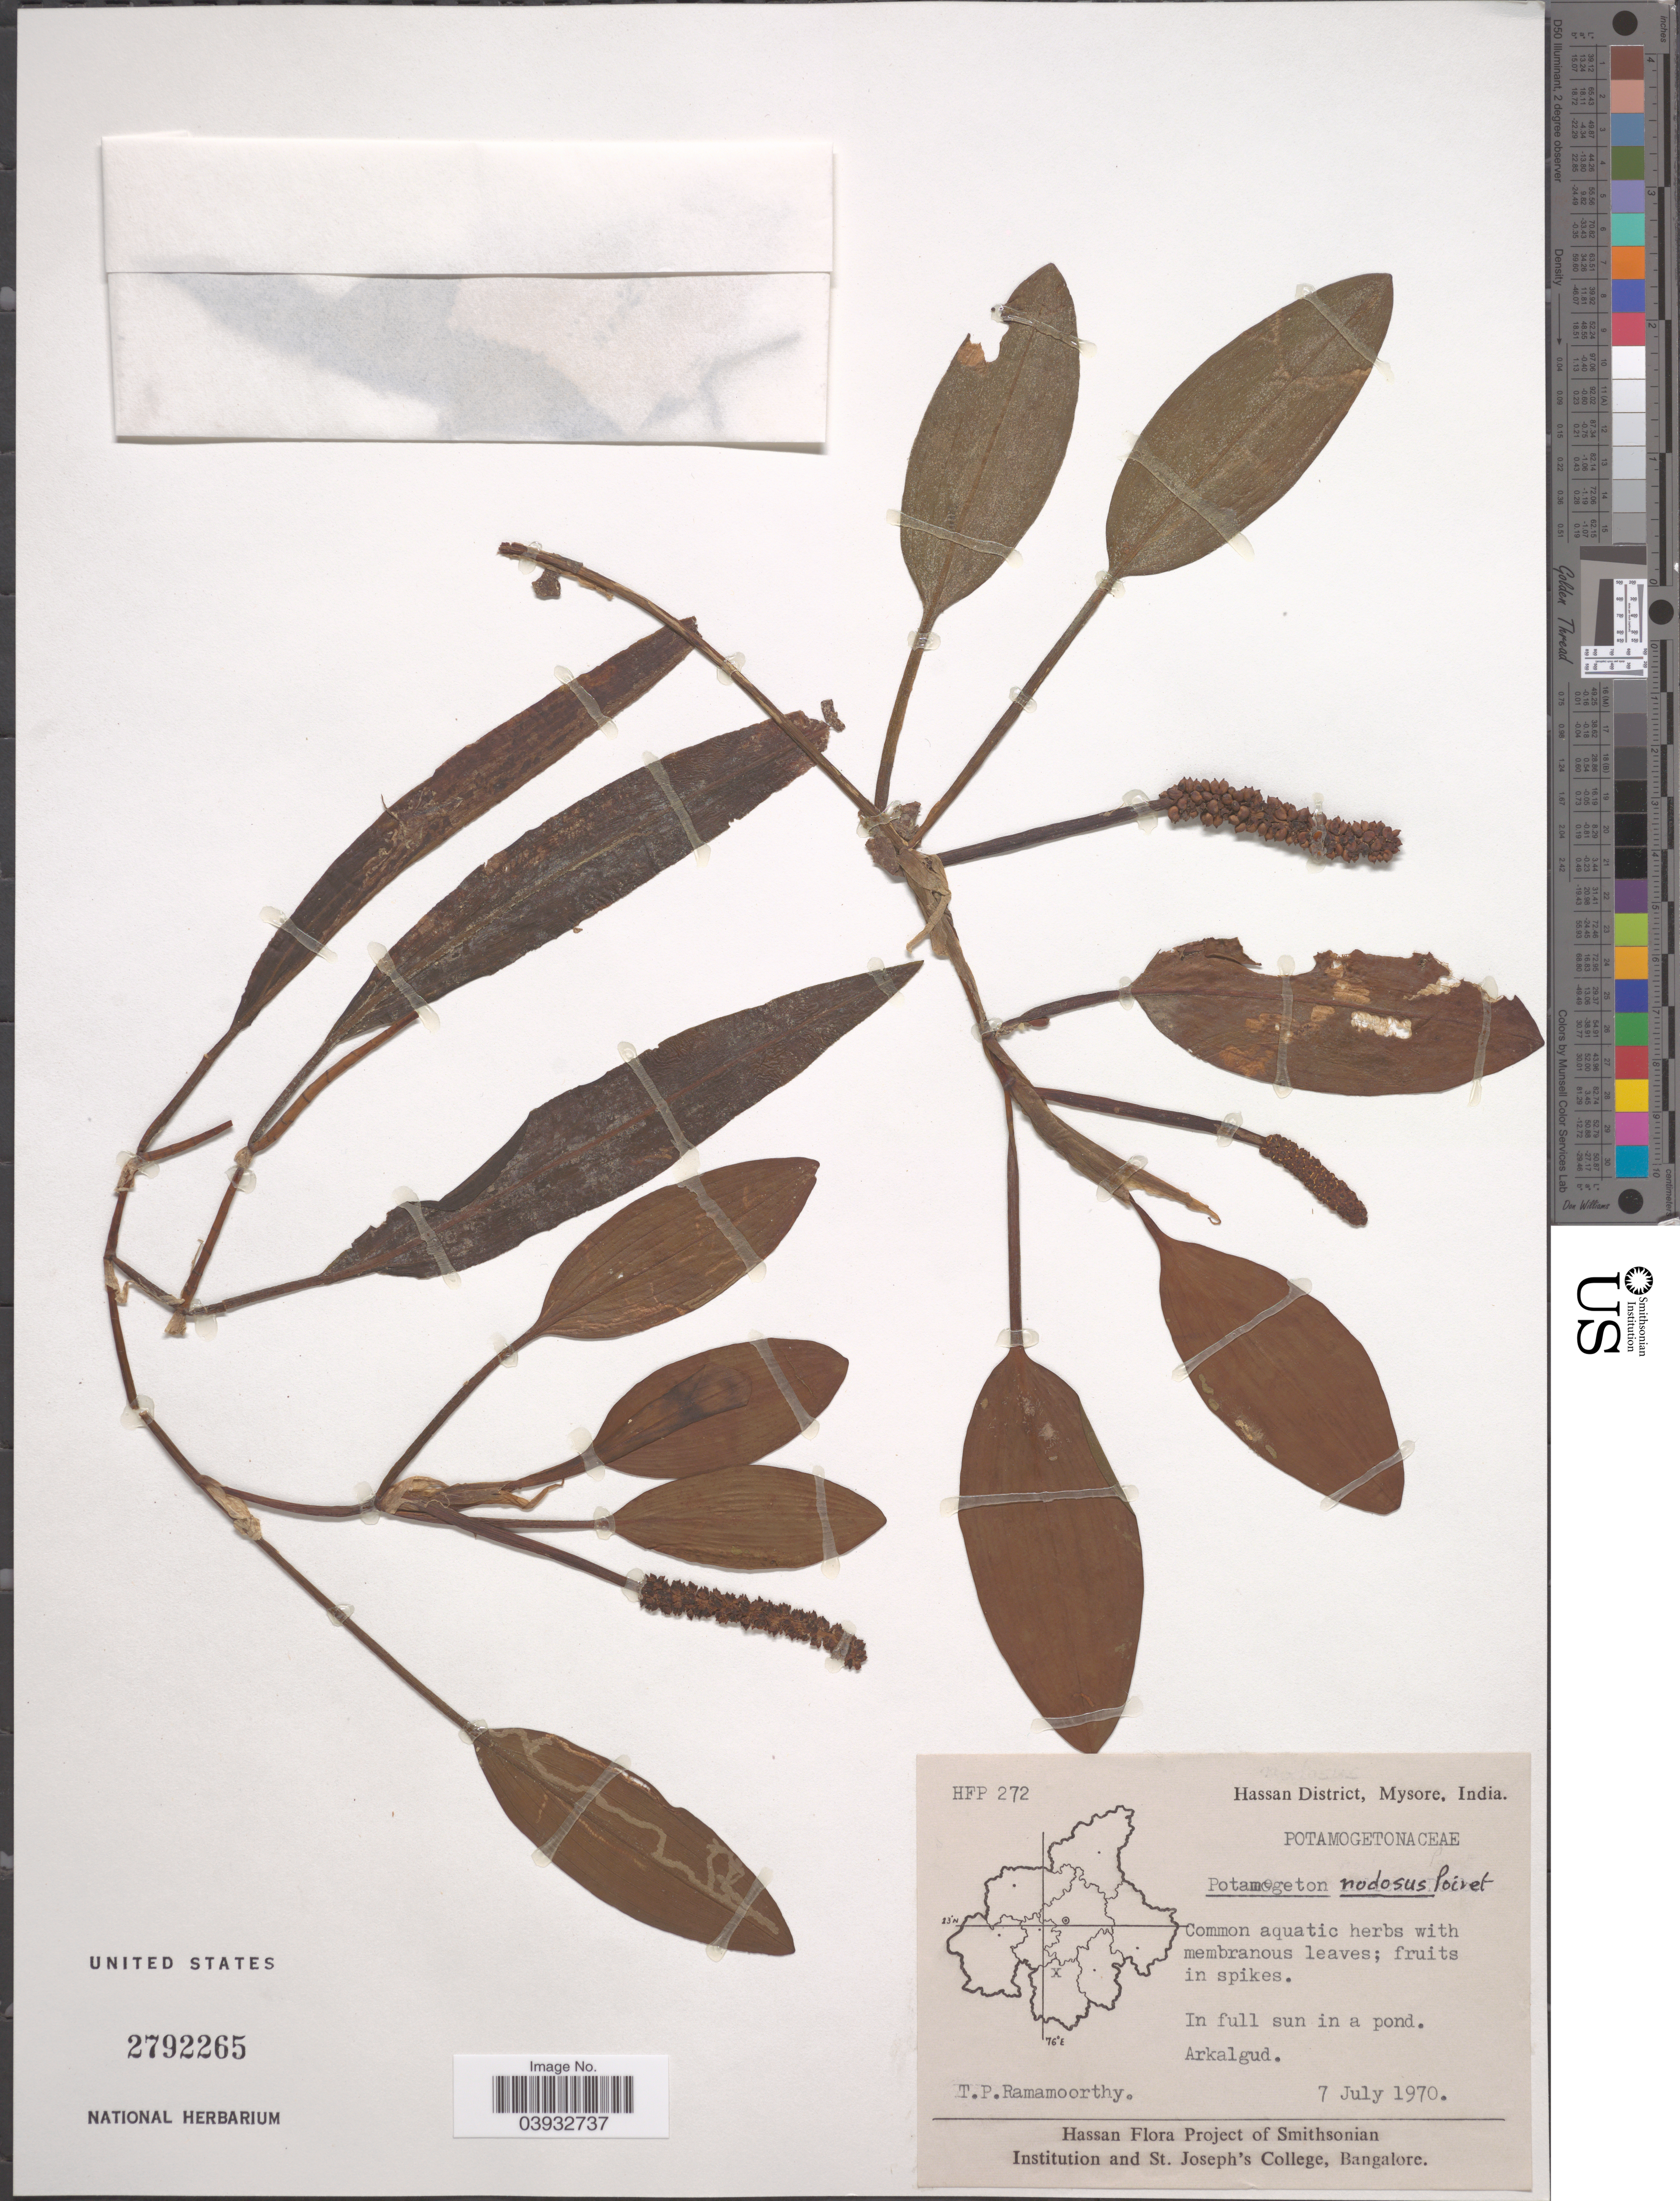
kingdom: Plantae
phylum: Tracheophyta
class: Liliopsida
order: Alismatales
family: Potamogetonaceae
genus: Potamogeton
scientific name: Potamogeton nodosus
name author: Poir.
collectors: T. P. Ramamoorthy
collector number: HFP272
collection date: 1970-07-07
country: India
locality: Hassan District, Mysore. In full sun in a pond. Arkalgud.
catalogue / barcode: US 2792265